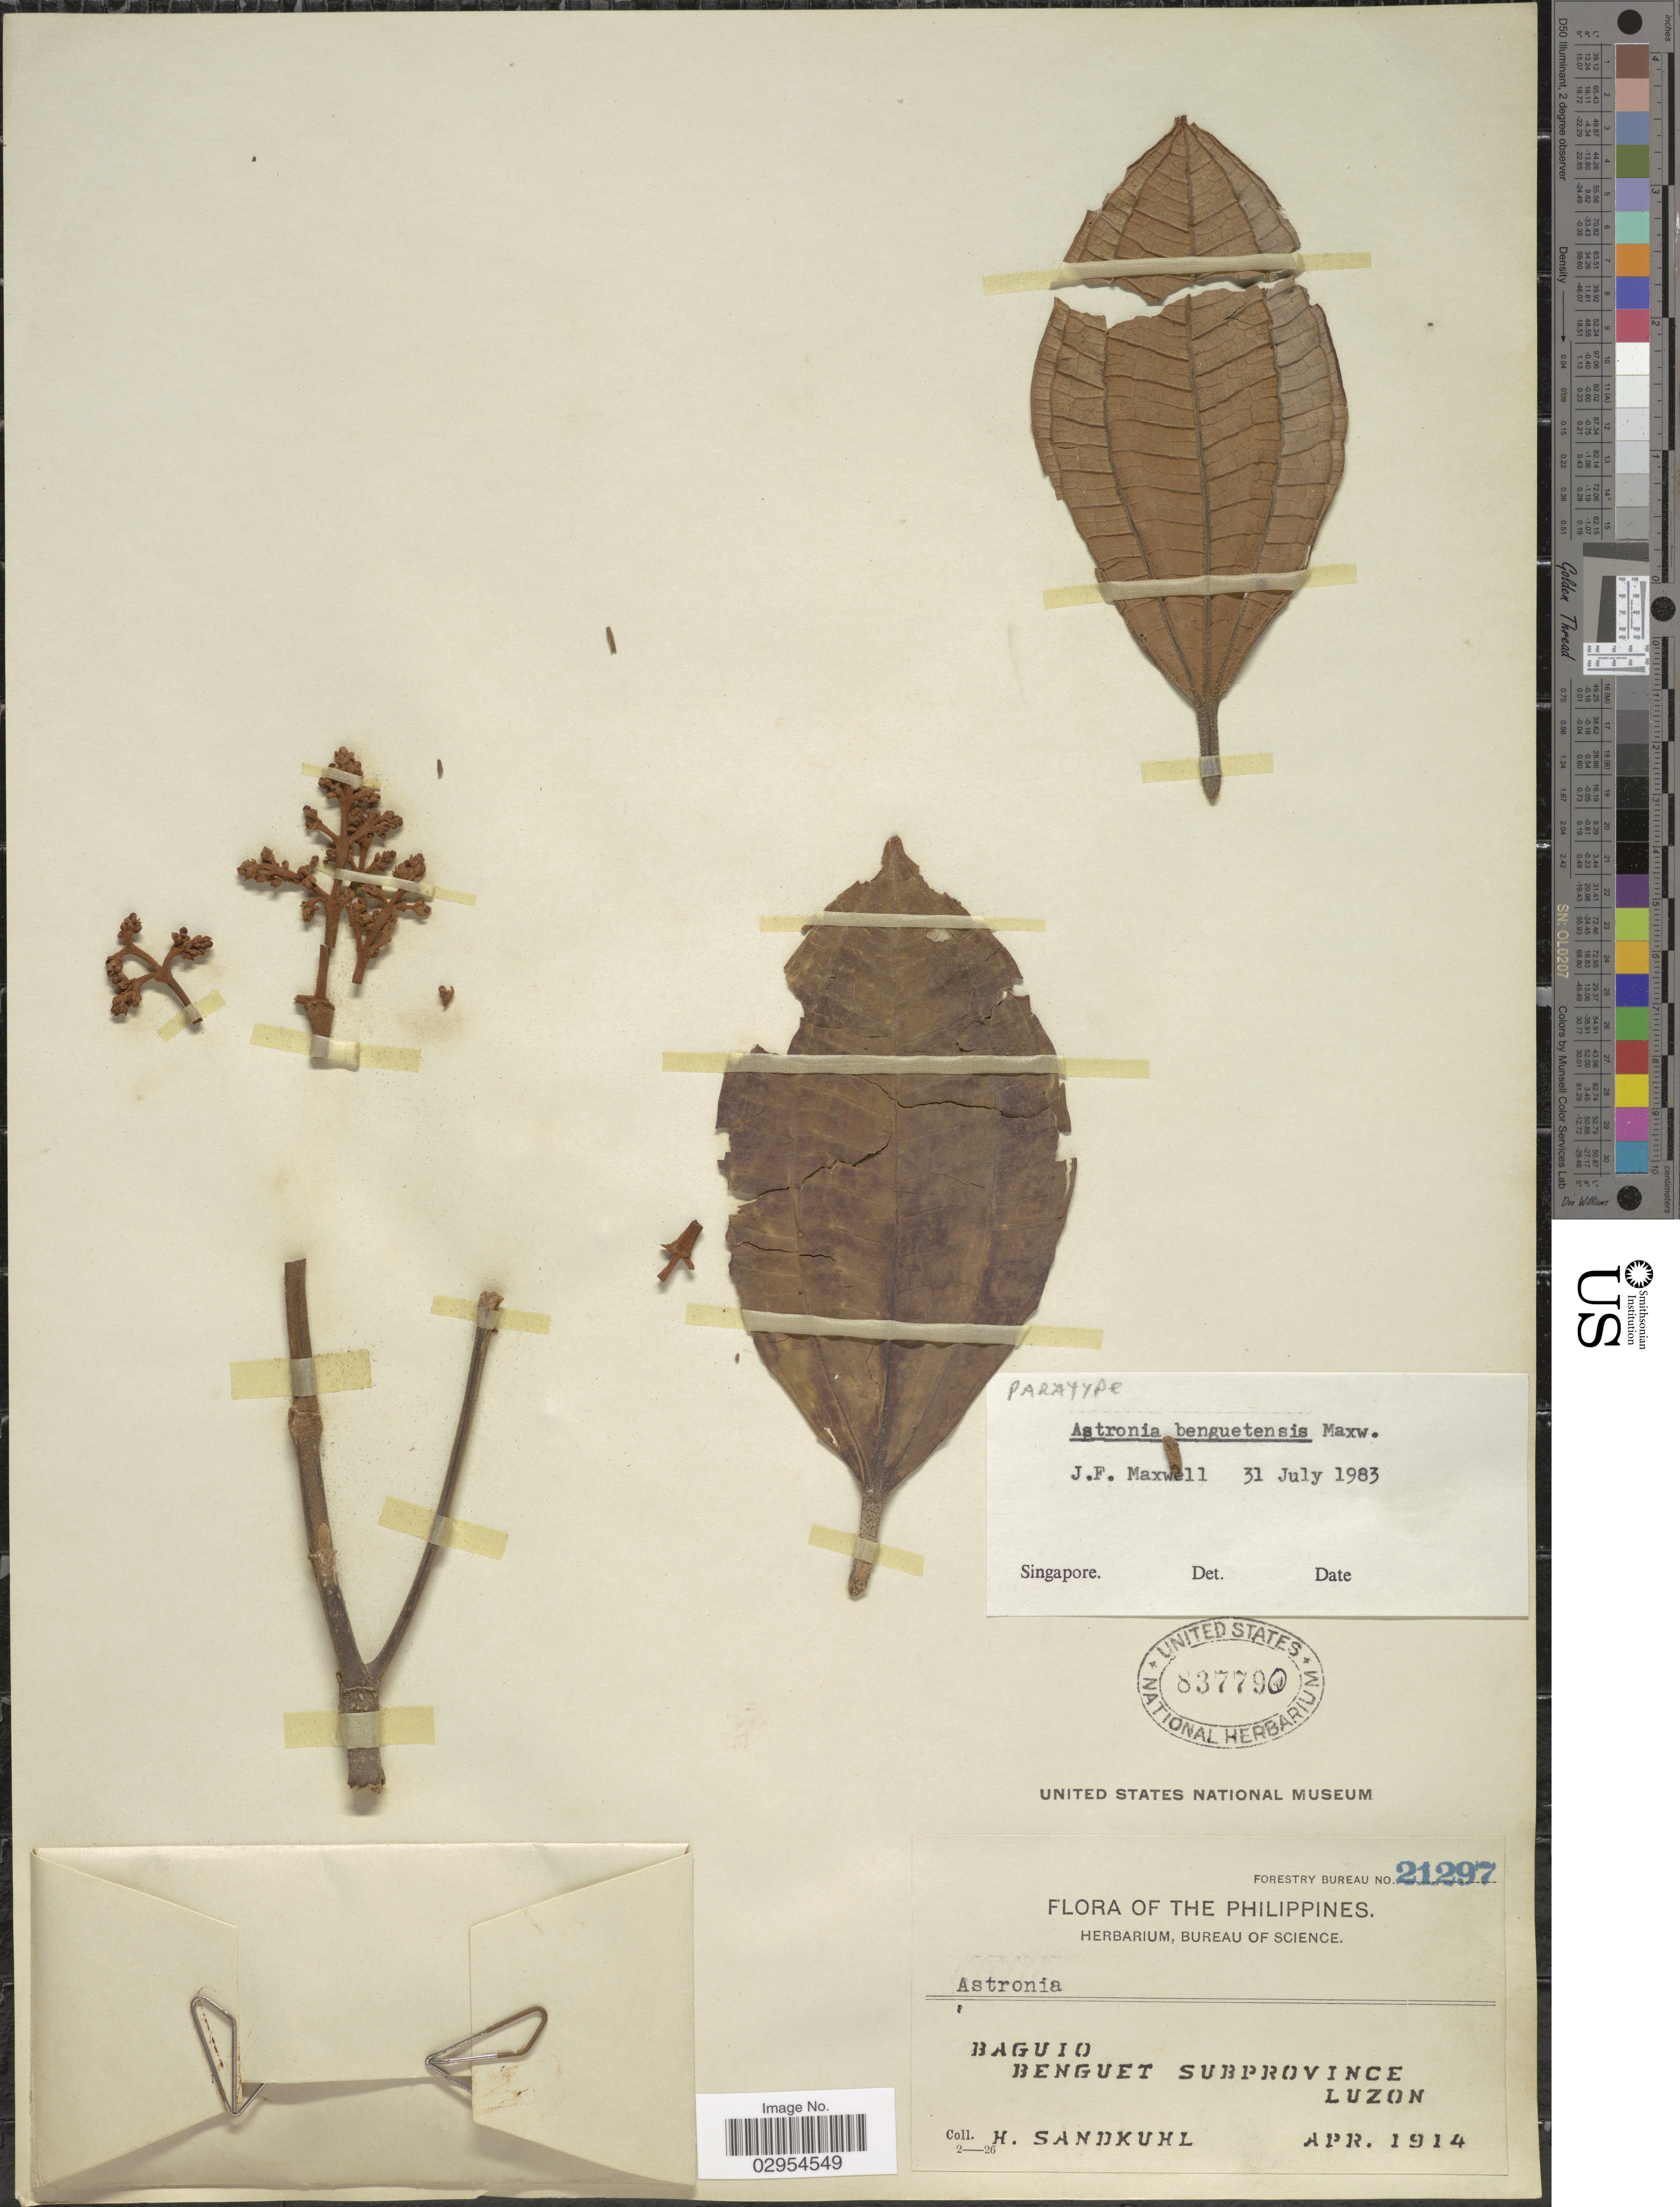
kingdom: Plantae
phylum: Tracheophyta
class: Magnoliopsida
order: Myrtales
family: Melastomataceae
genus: Astronia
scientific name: Astronia benguetensis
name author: J.F. Maxwell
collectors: H. Sandkuhl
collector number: Forestry Bureau 21297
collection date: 1914-04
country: Philippines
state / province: Cordillera (Administrative Region)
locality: Baguio. Benguet Subprovince. Luzon.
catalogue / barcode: US 837790